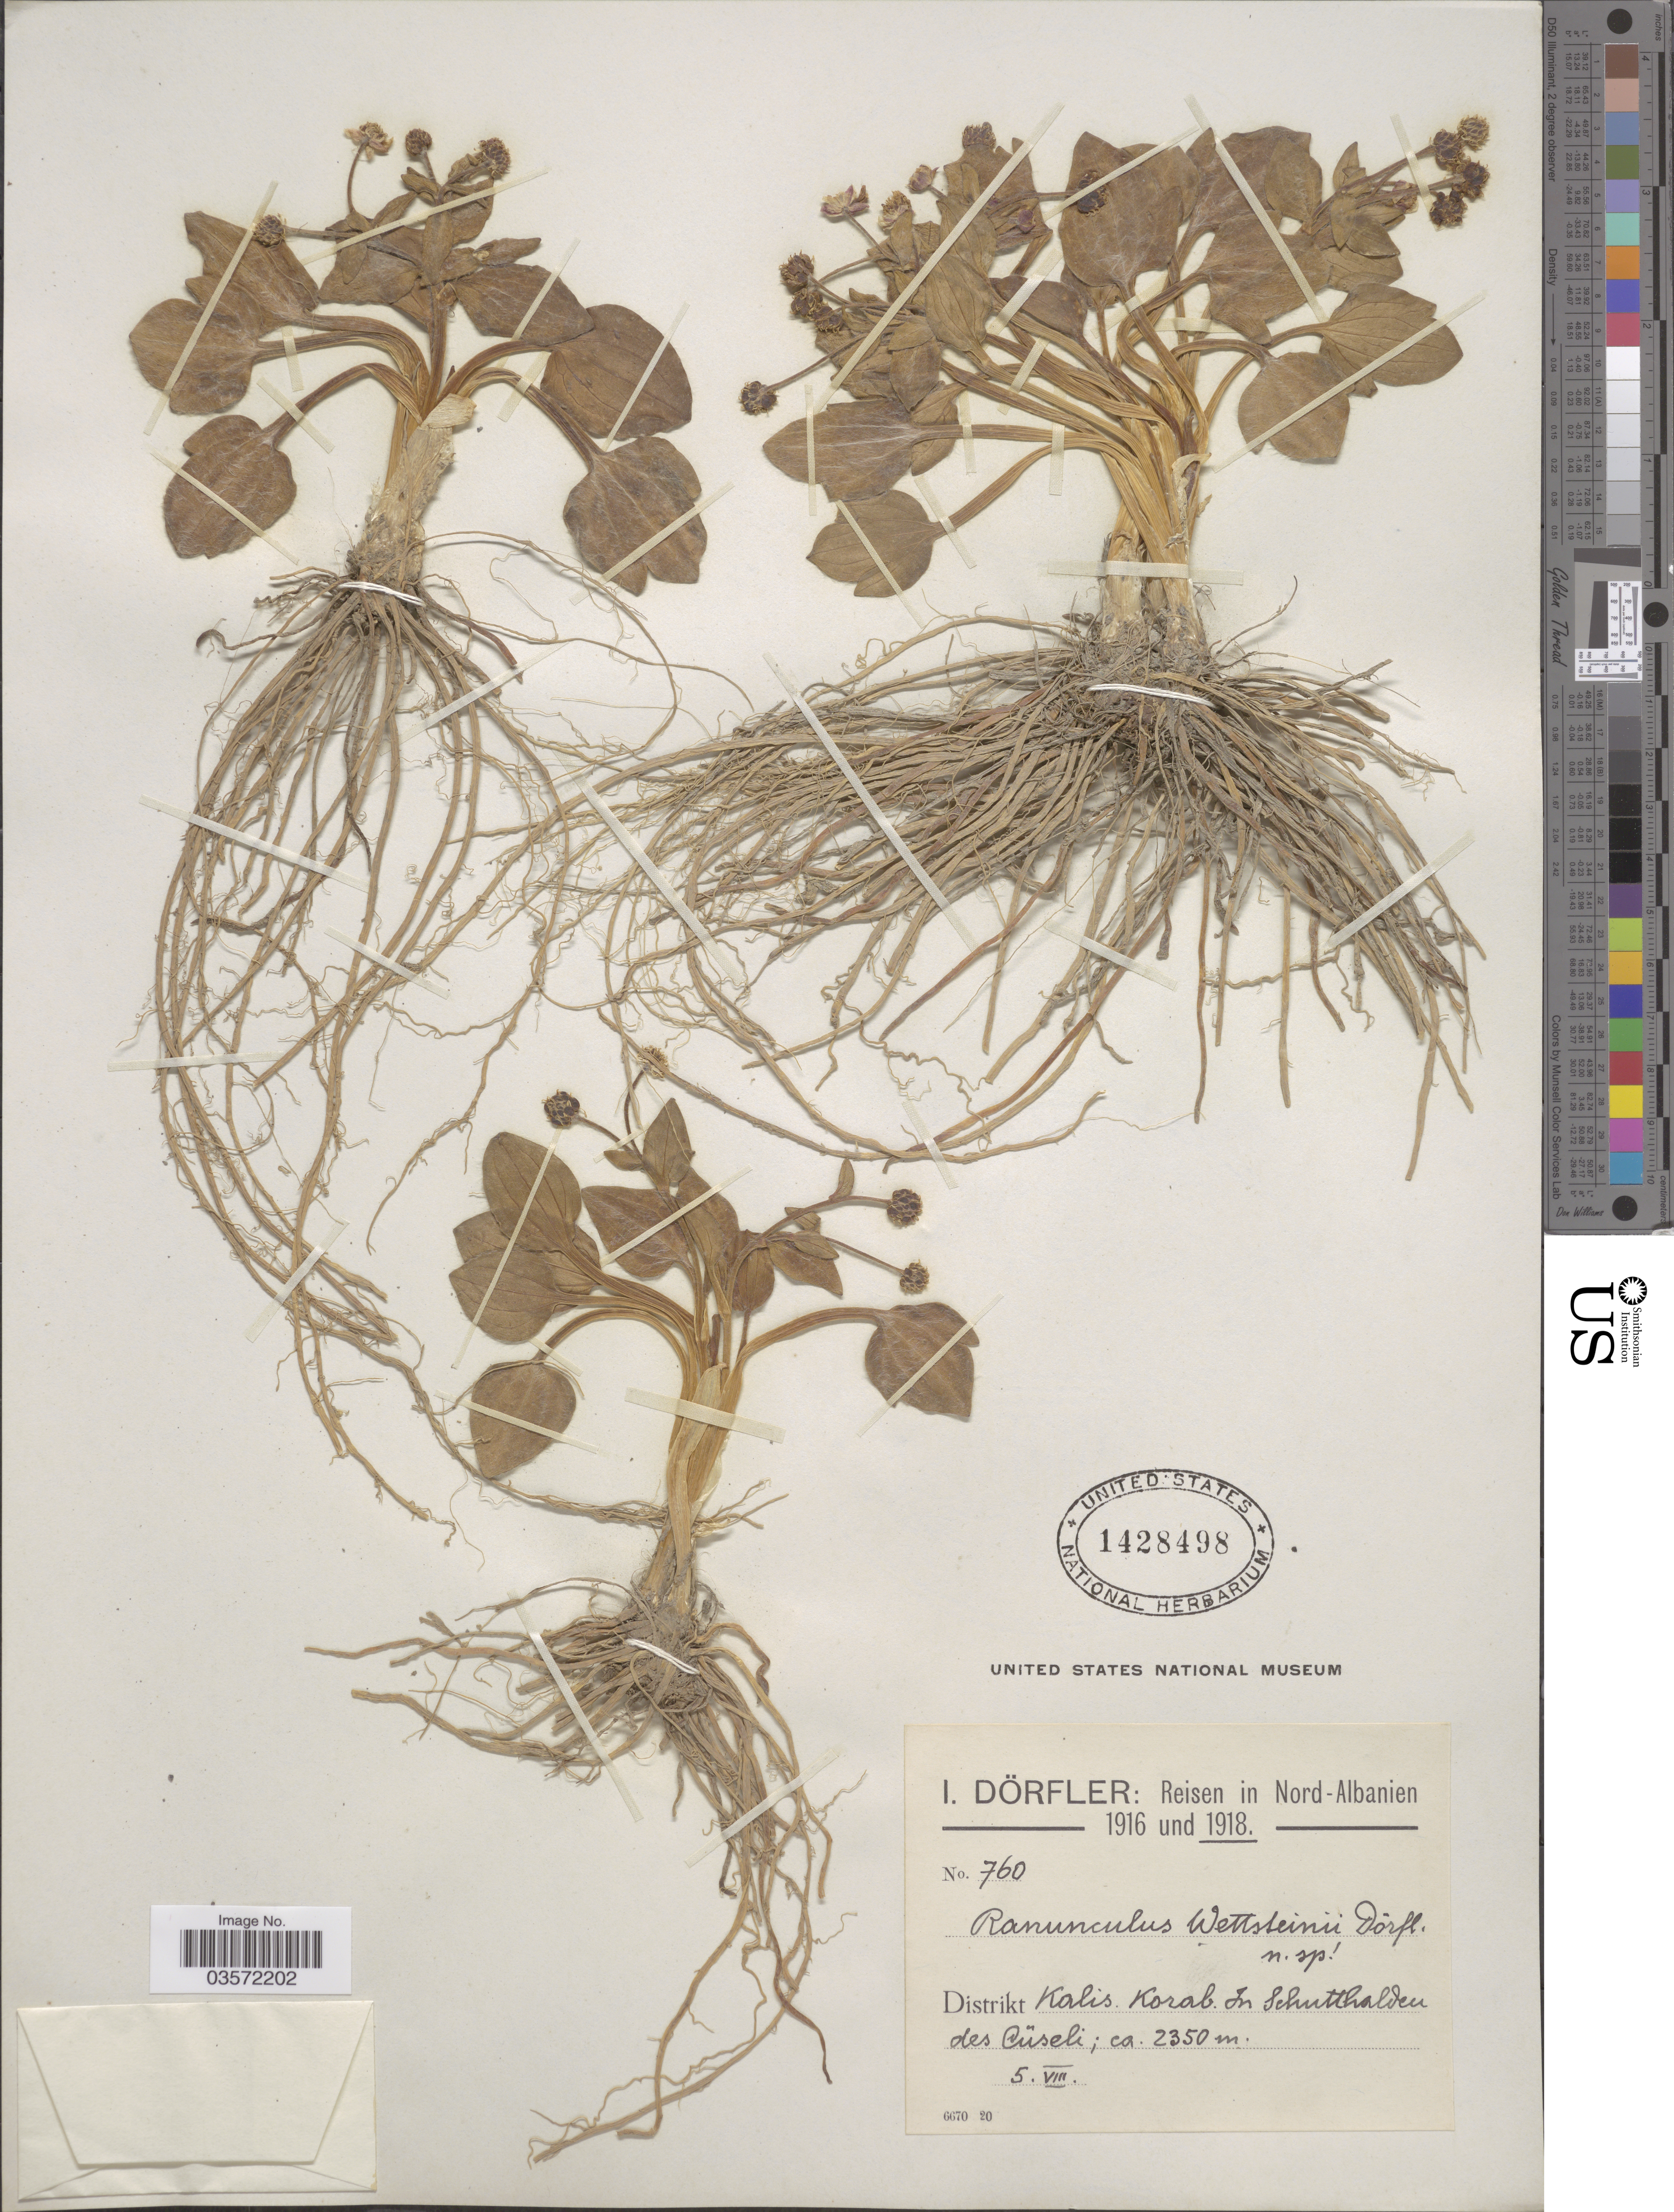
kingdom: Plantae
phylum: Tracheophyta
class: Magnoliopsida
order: Ranunculales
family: Ranunculaceae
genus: Ranunculus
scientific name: Ranunculus wettsteinii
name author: Dörfl.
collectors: I. Dörfler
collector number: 760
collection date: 1918-08-05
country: Albania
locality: Nord-Albanien. Distrikt Kalis. Korab. In Schutthalden des Cüseli.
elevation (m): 2350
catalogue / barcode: US 1428498